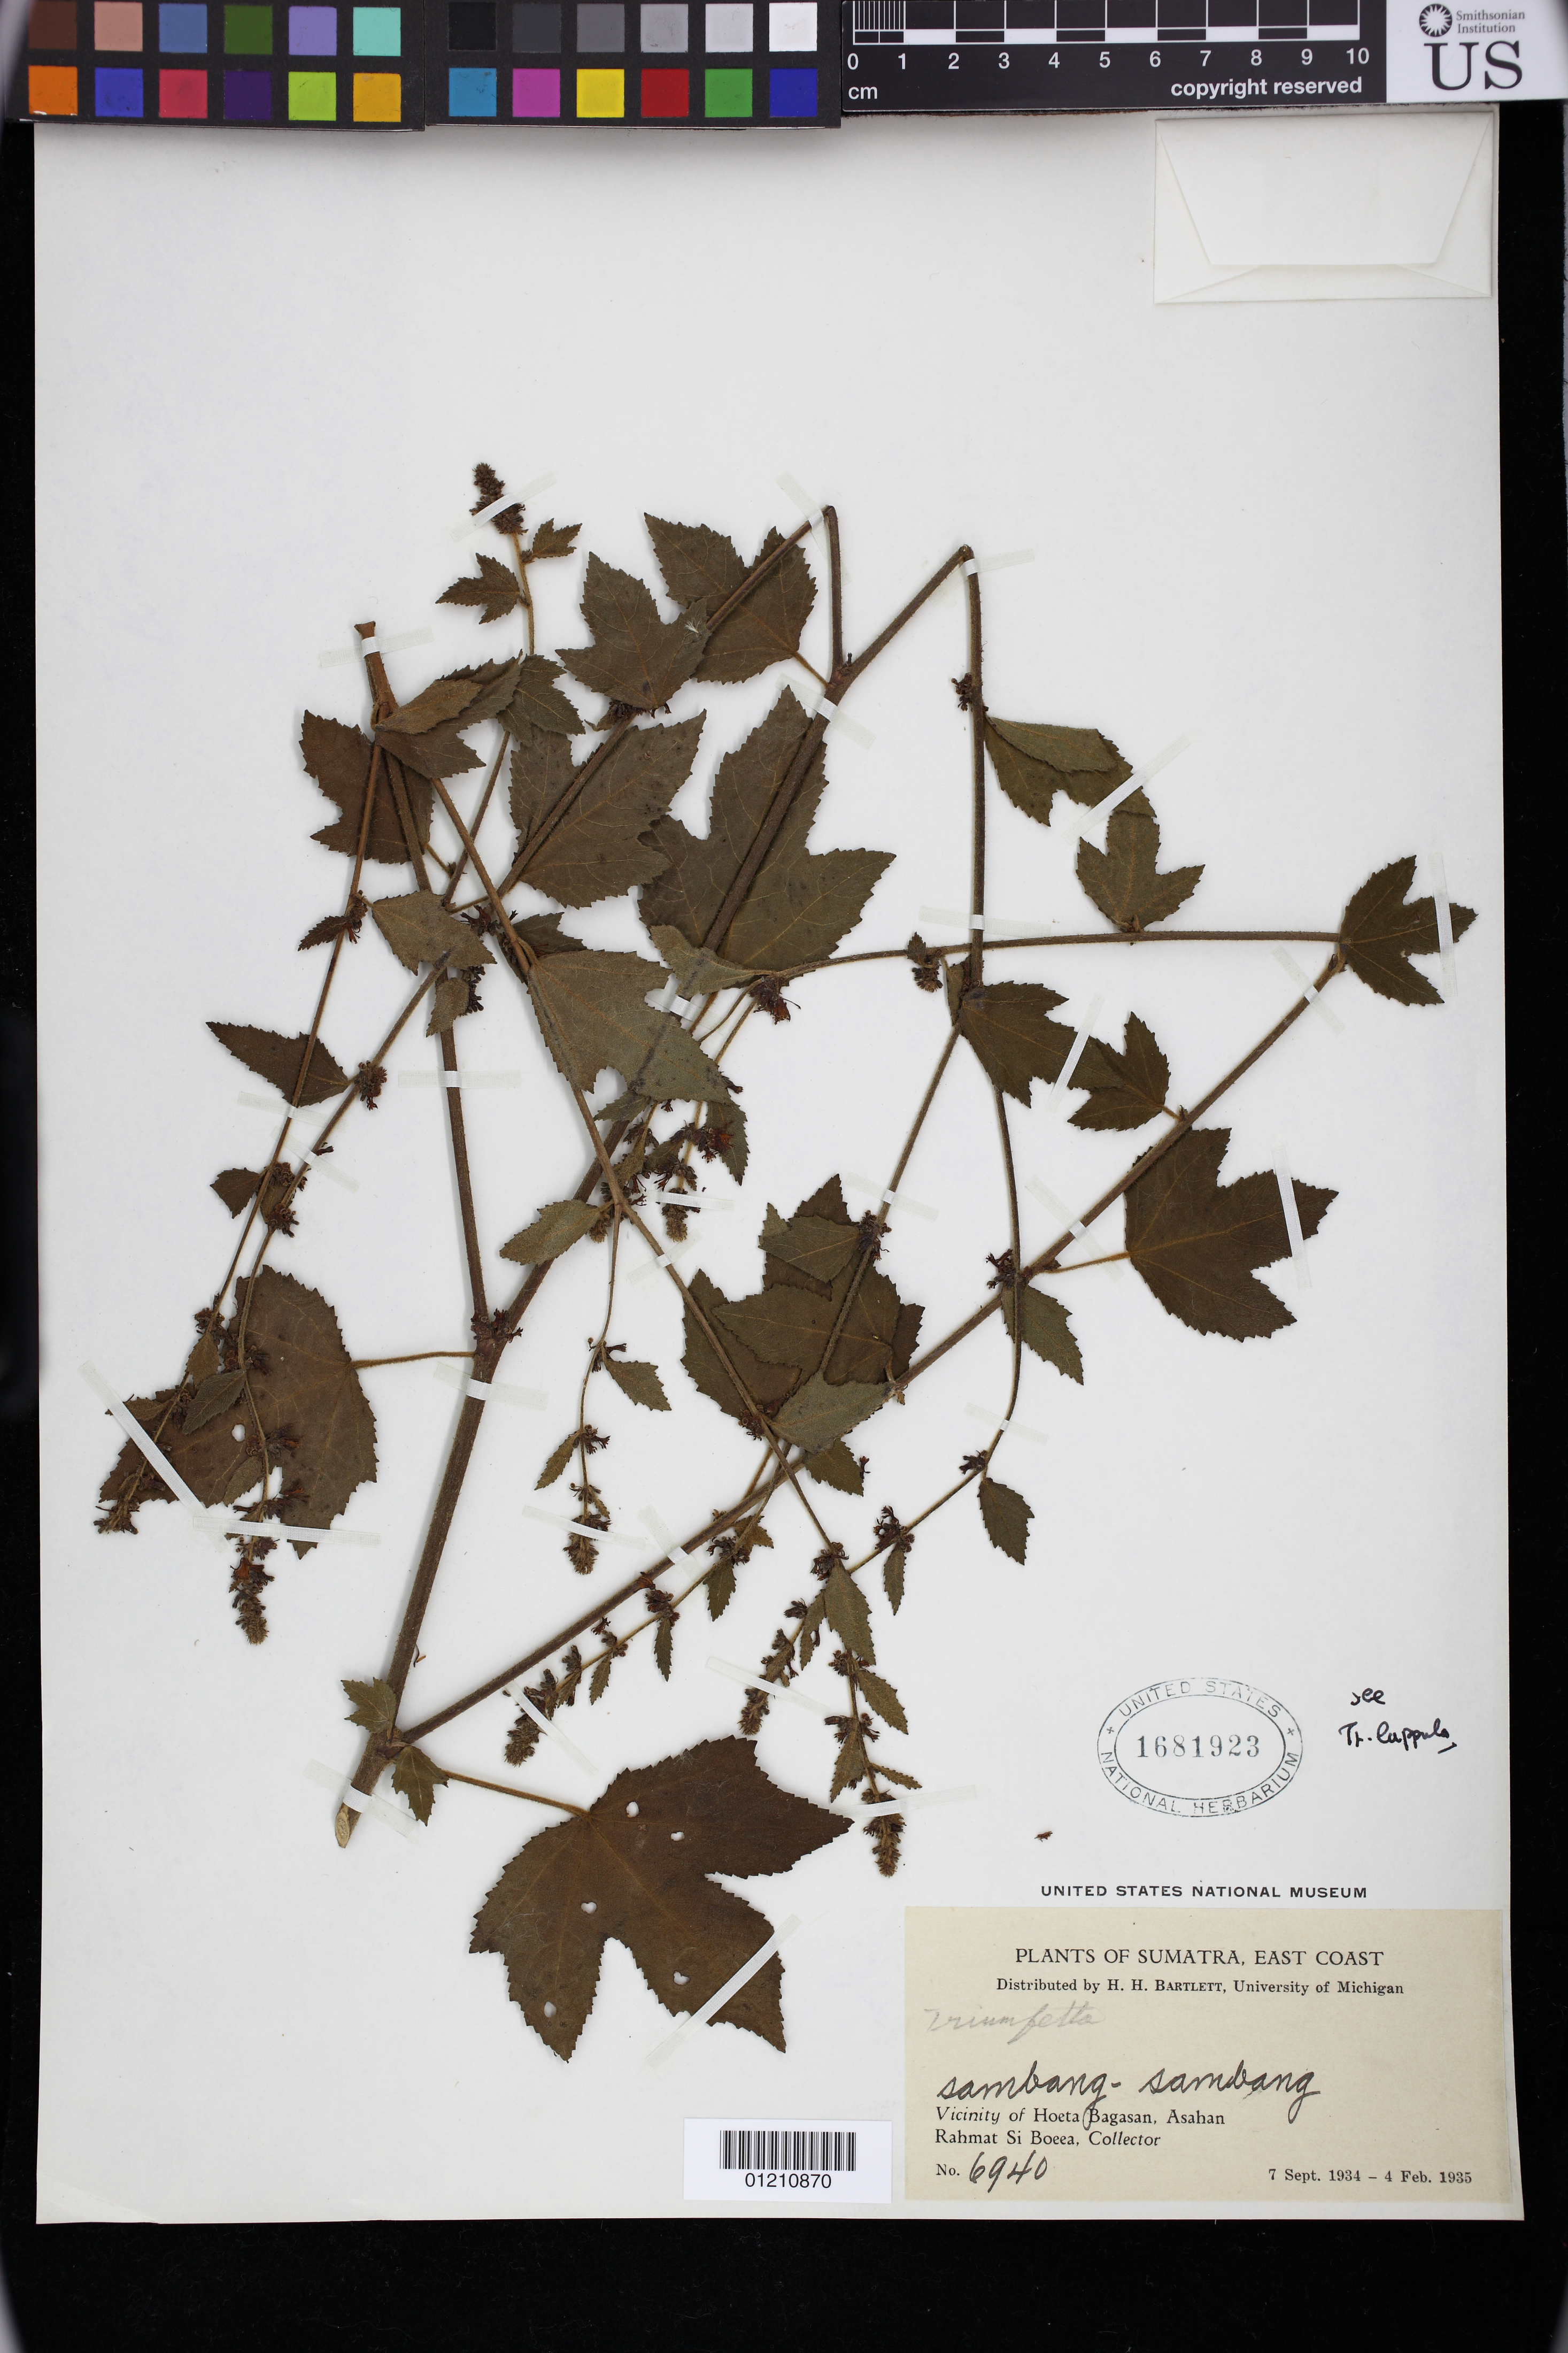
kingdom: Plantae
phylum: Tracheophyta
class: Magnoliopsida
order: Malvales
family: Malvaceae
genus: Triumfetta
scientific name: Triumfetta lappula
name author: L.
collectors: Rahmat Si Boeea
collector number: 6940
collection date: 1934-09-07/1935-02-04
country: Indonesia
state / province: Sumatra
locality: Vicinity of Hoeta Bagasan, Asahan, East Coast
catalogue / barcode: US 1681923